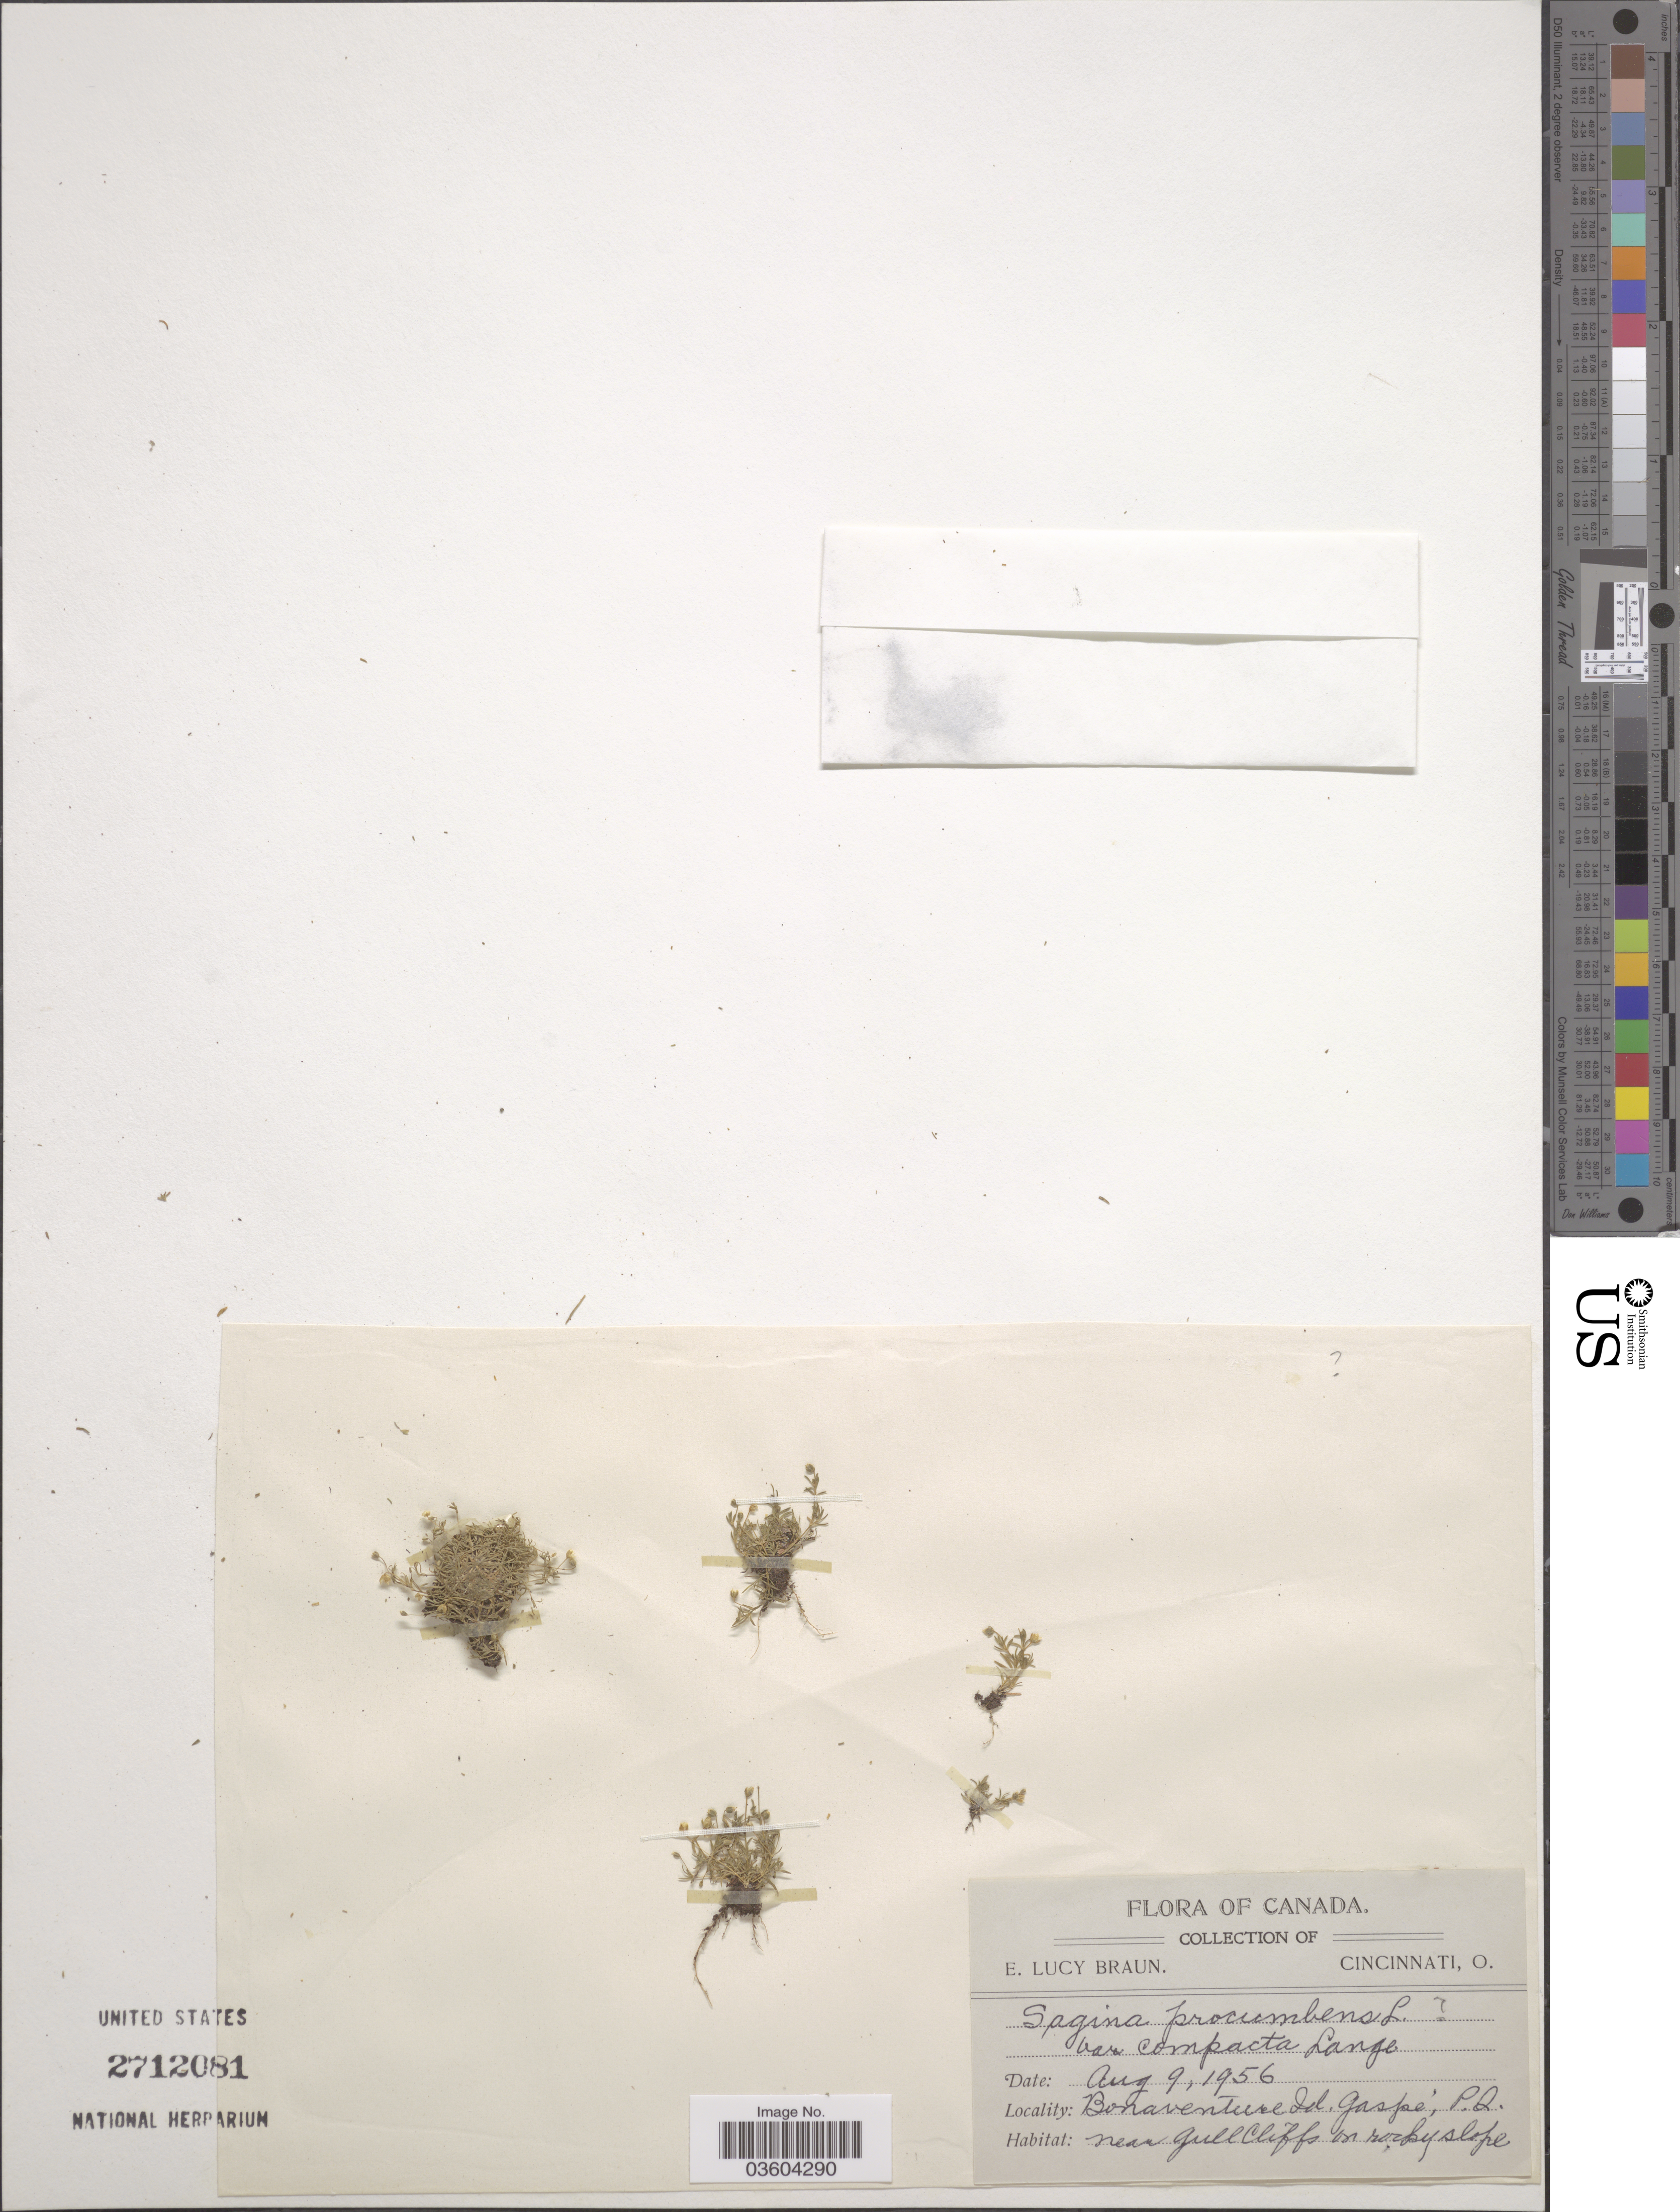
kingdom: Plantae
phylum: Tracheophyta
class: Magnoliopsida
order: Caryophyllales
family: Caryophyllaceae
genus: Sagina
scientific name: Sagina procumbens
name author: L.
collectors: E. L. Braun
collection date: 1956-08-09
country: Canada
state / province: Quebec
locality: Bonaventure Id. Gaspé, P.Q. near Gull Cliffs on rocky slope.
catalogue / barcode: US 2712081